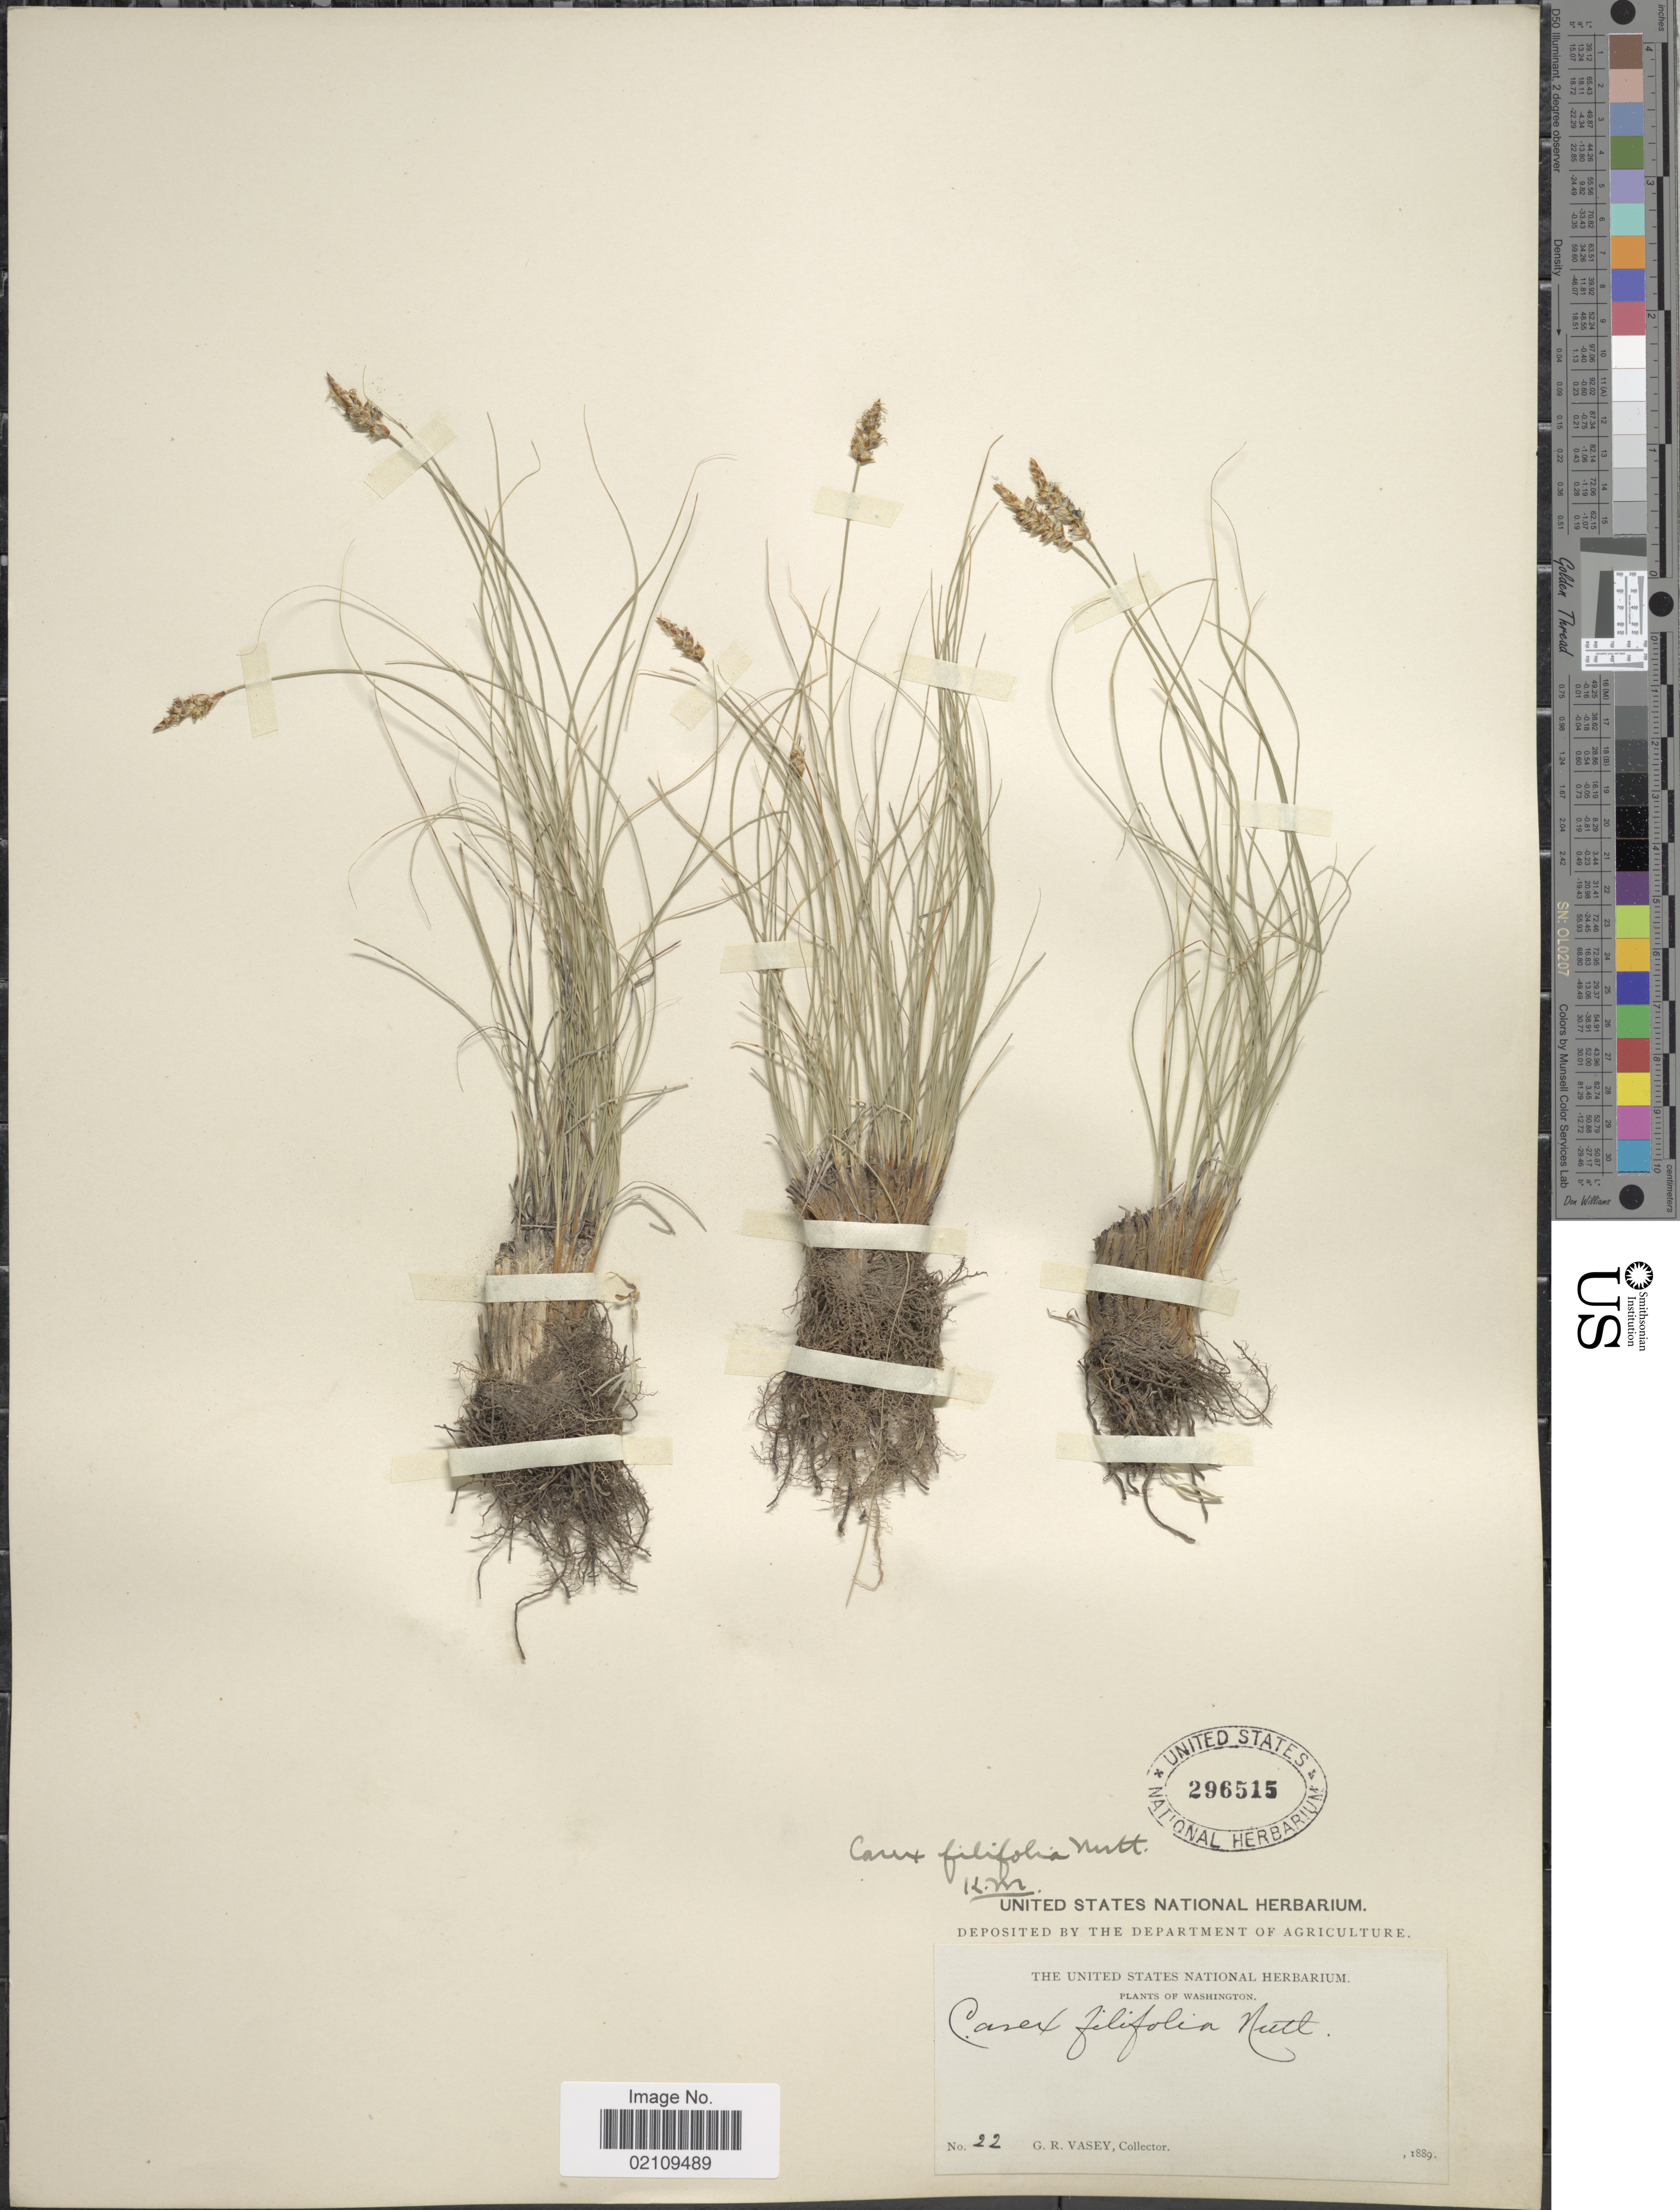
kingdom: Plantae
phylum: Tracheophyta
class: Liliopsida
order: Poales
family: Cyperaceae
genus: Carex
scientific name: Carex filifolia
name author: Nutt.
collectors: G. R. Vasey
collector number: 22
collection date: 1889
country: United States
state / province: Washington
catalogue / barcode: US 296515